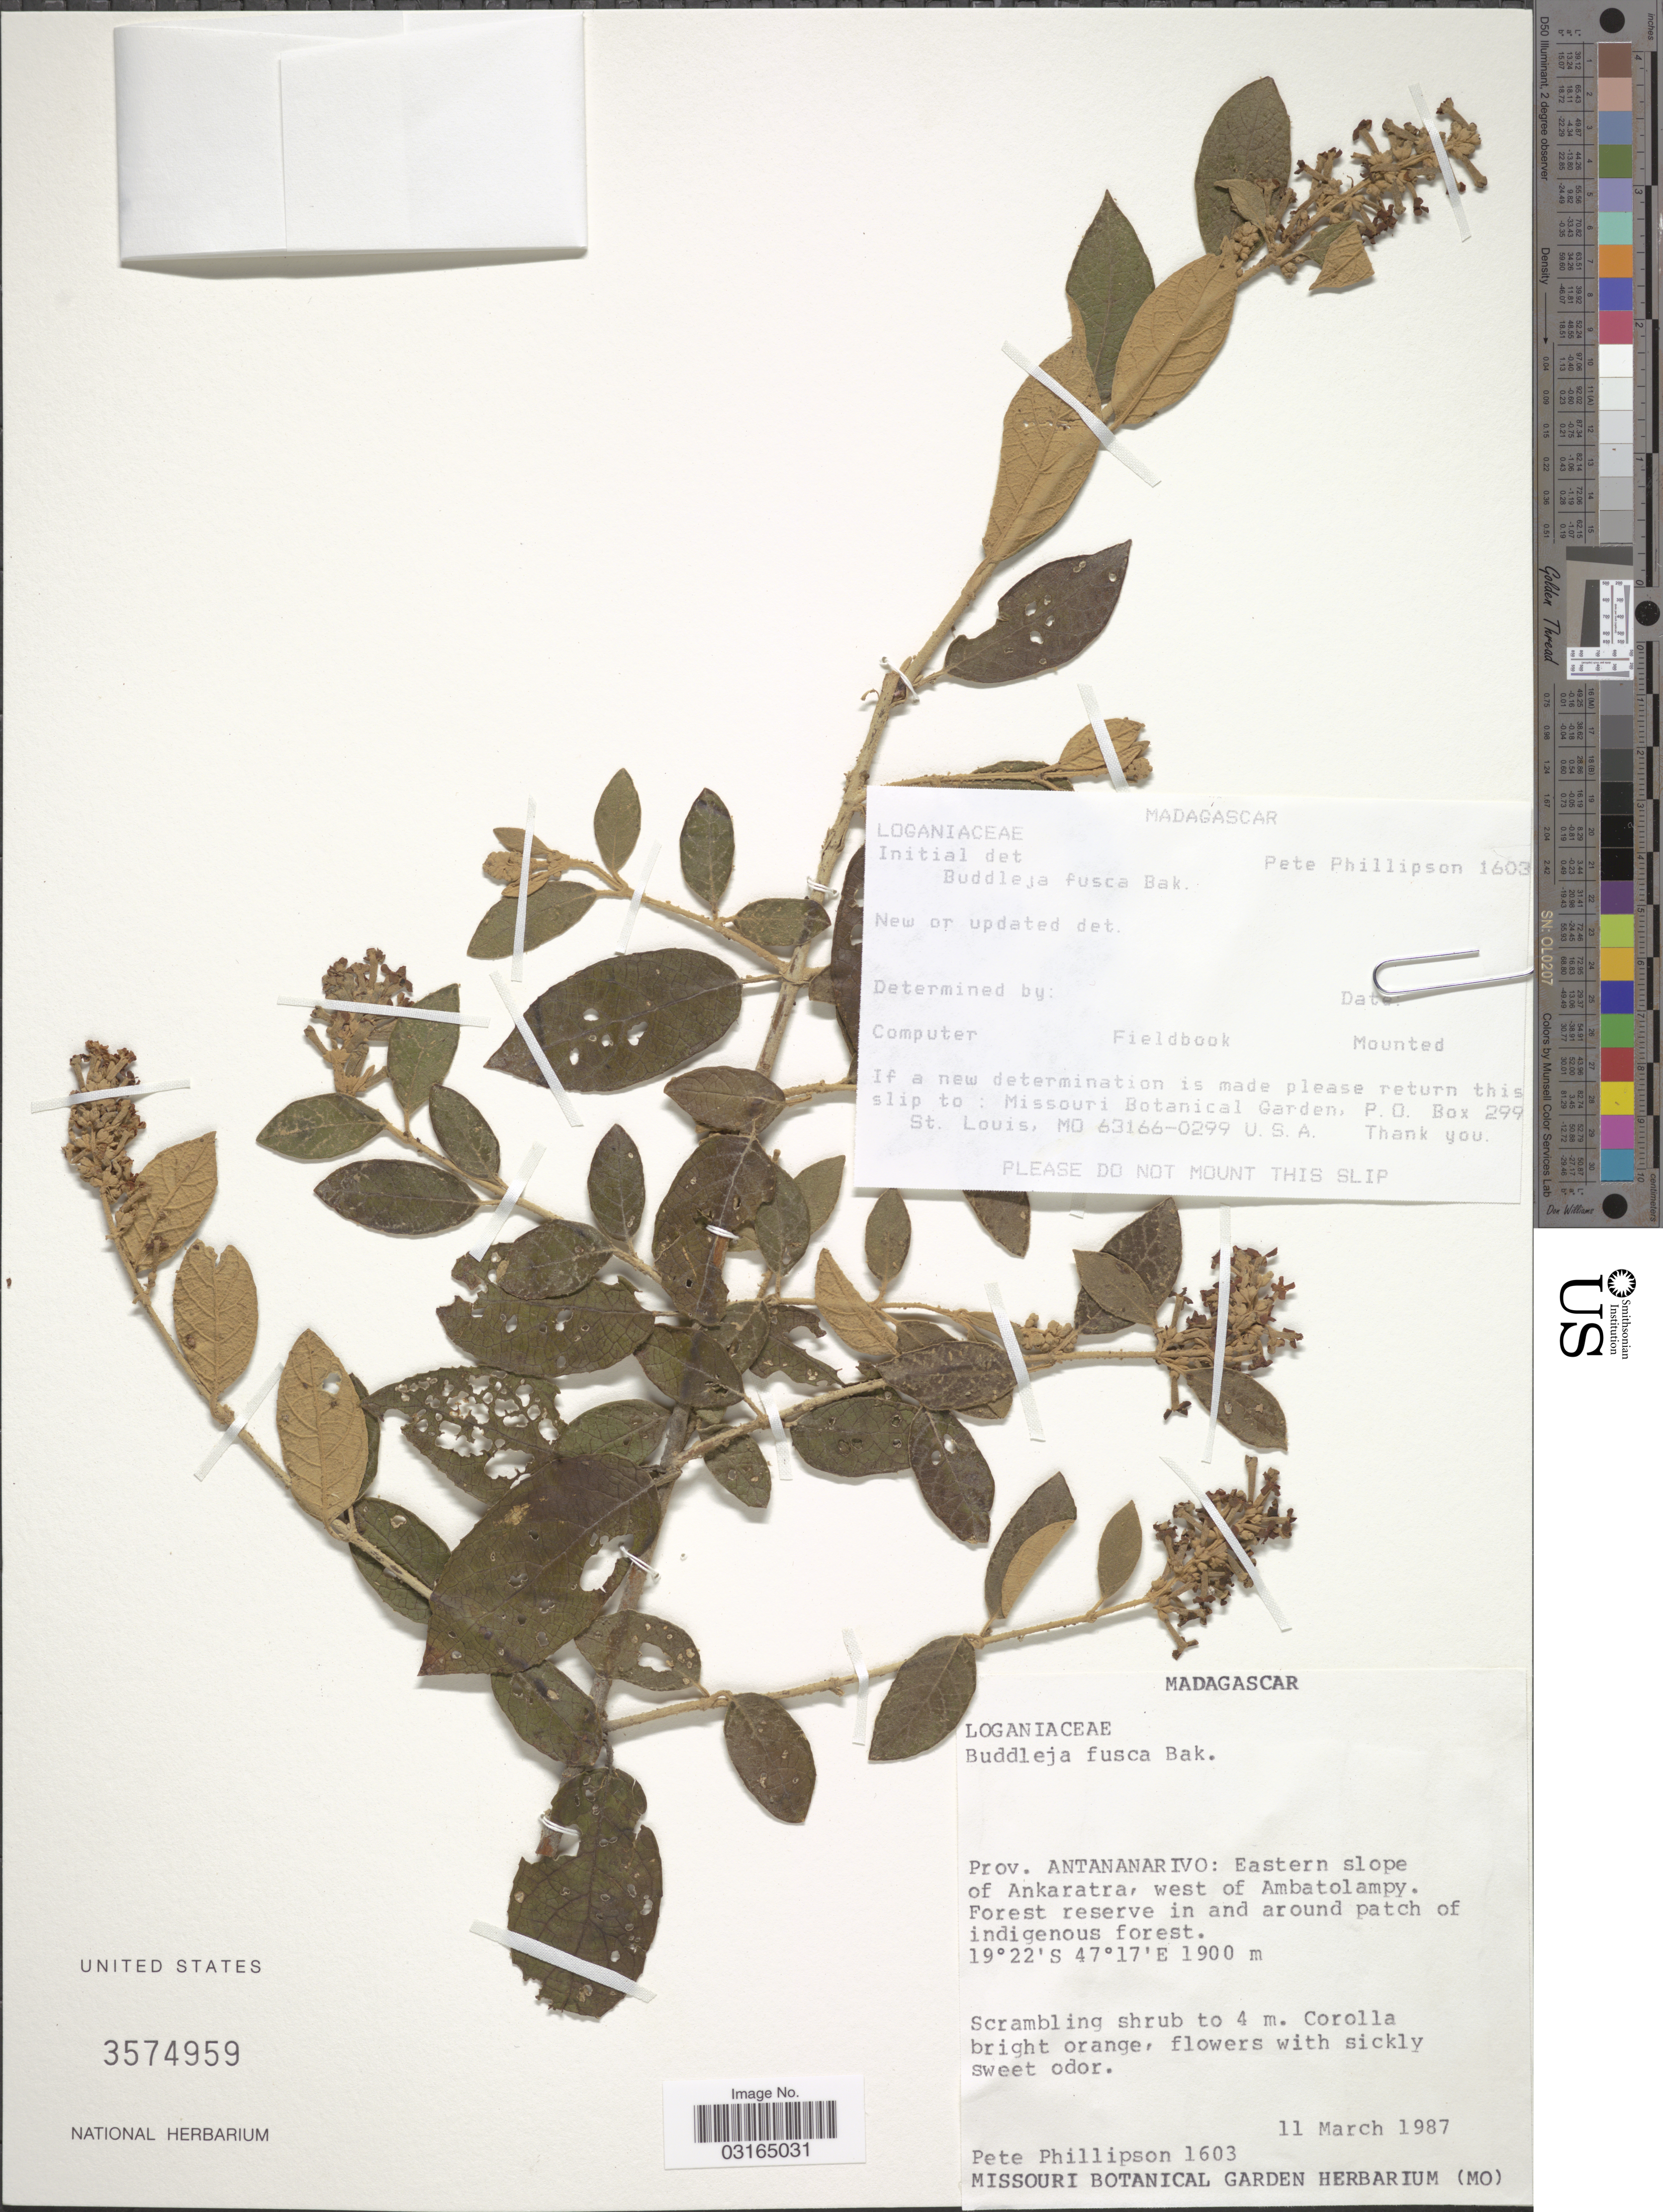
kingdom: Plantae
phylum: Tracheophyta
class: Magnoliopsida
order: Lamiales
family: Scrophulariaceae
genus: Buddleja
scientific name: Buddleja fusca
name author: Baker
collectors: P. B. Phillipson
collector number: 1603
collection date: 1987-03-11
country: Madagascar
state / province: Vakinankaratra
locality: Eastern slope of Ankaratra, west of Ambatolampy.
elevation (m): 1900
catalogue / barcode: US 3574959